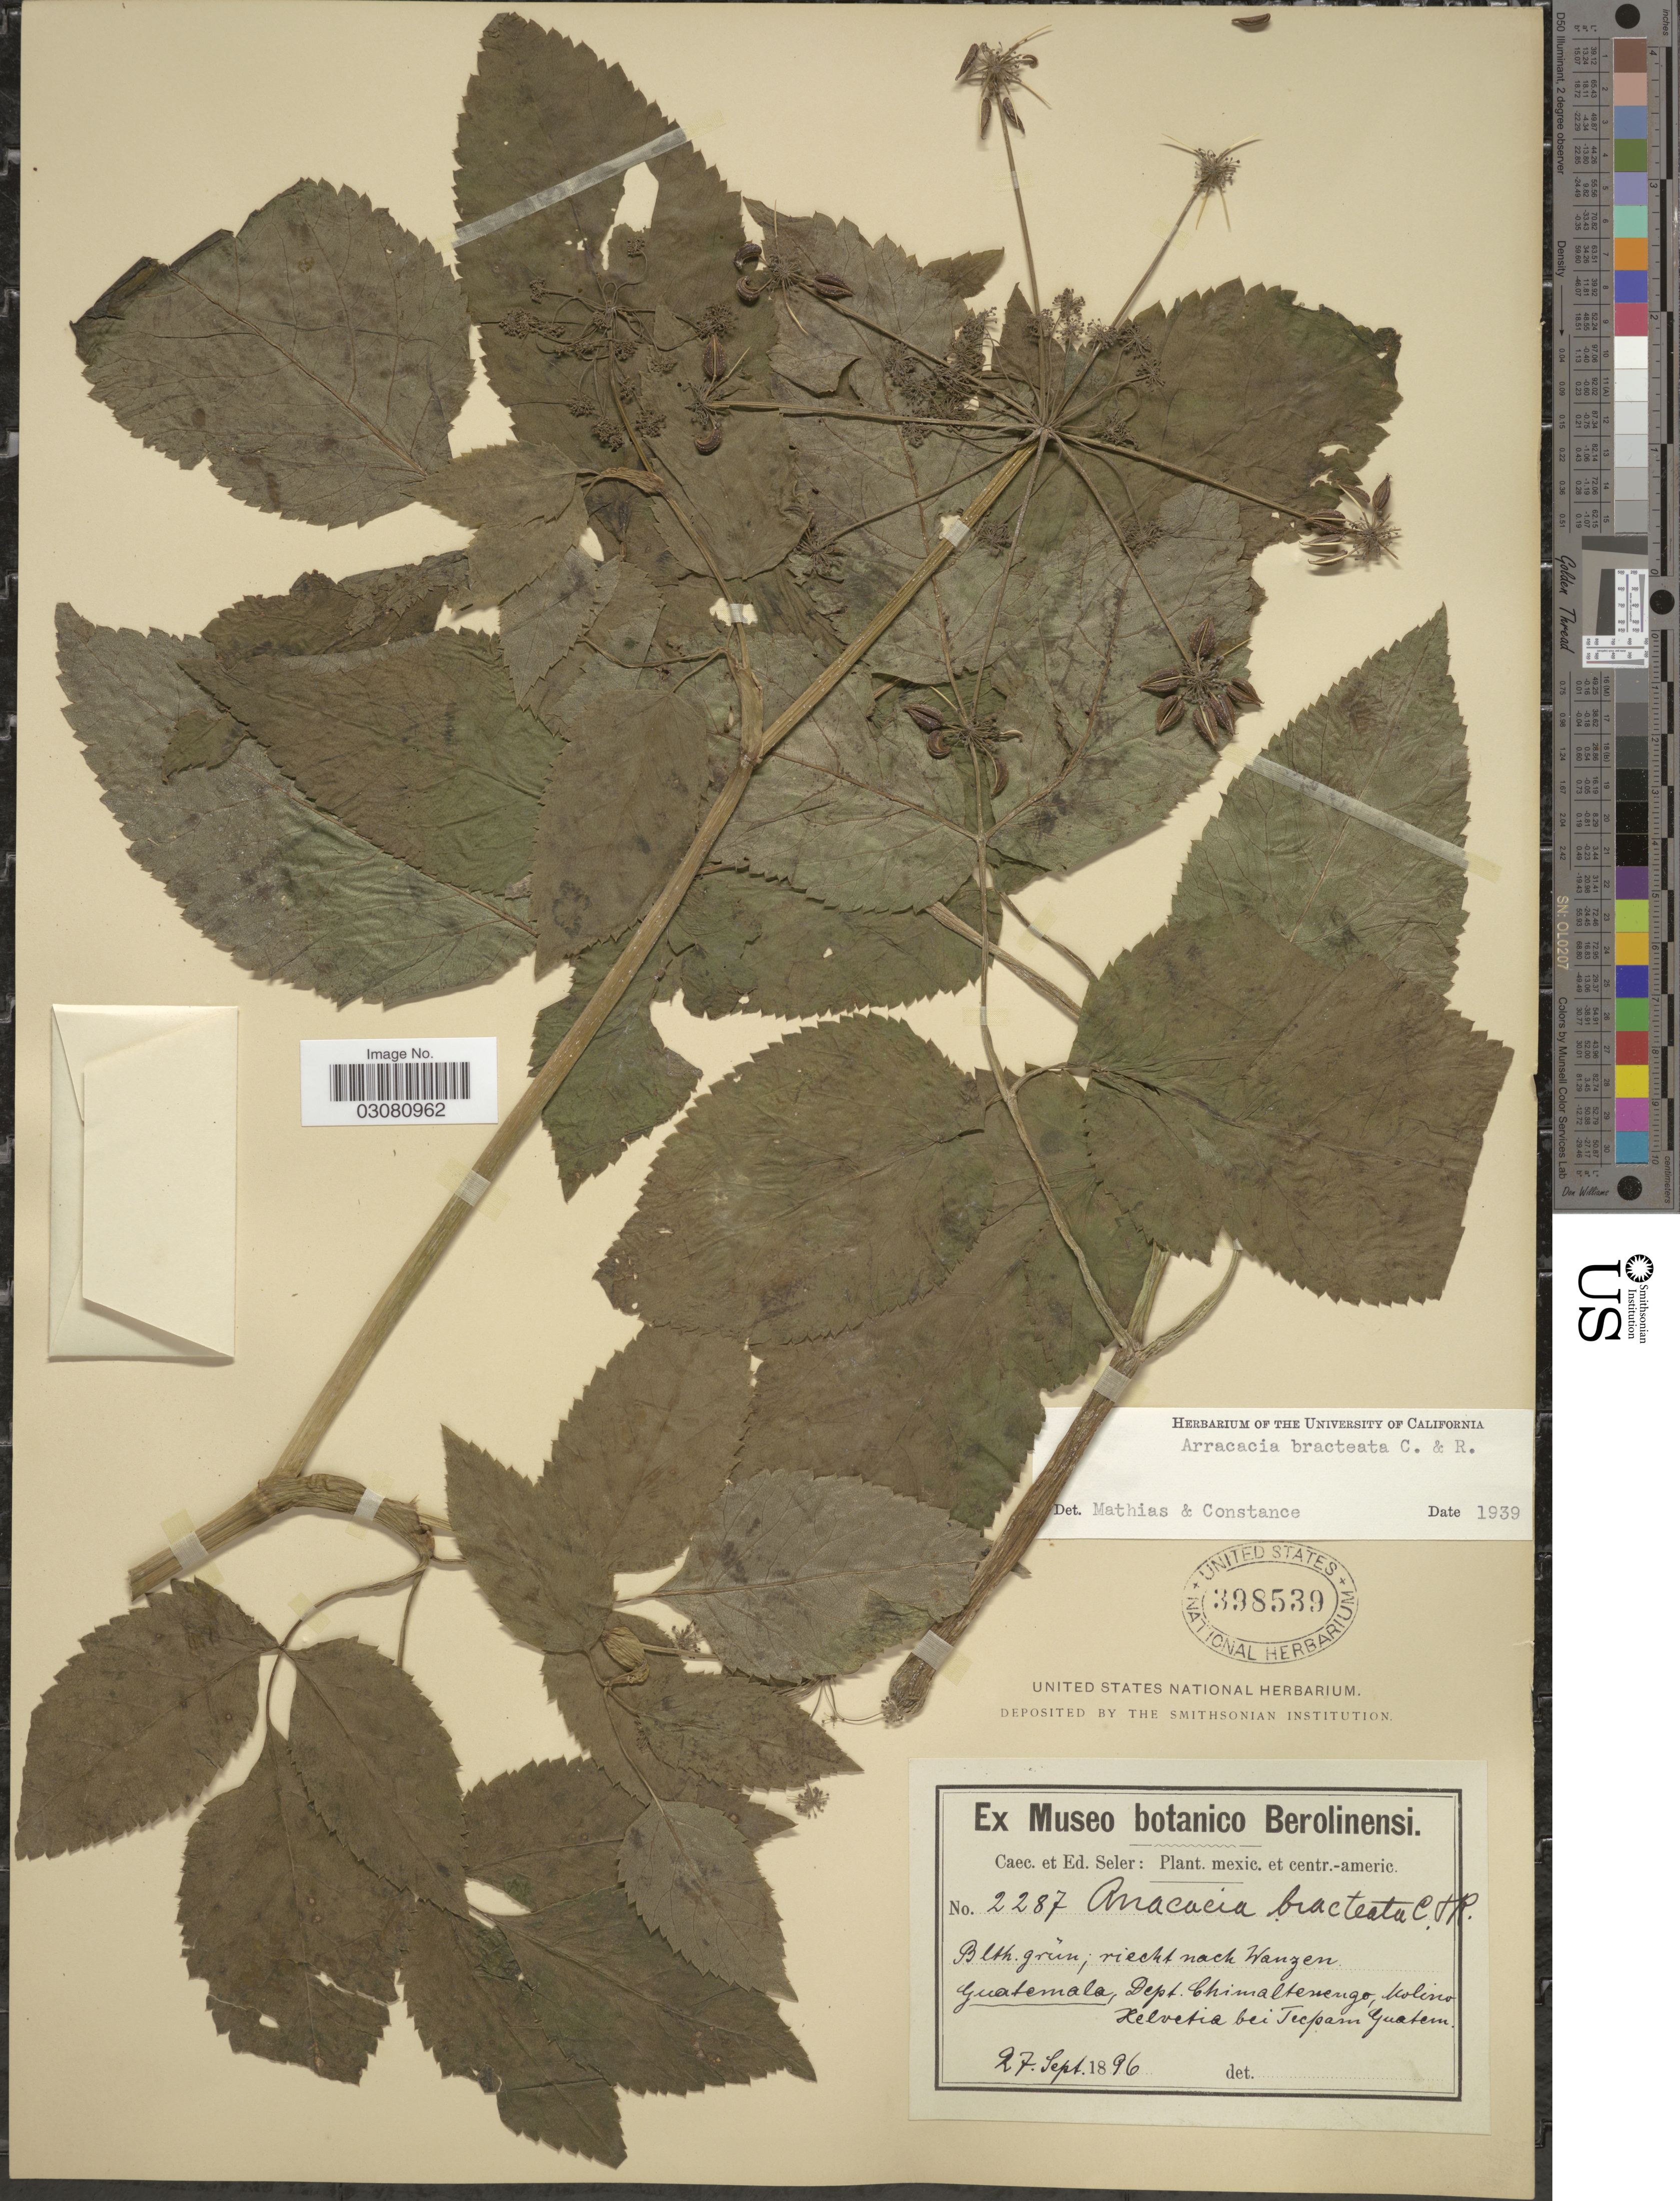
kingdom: Plantae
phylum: Tracheophyta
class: Magnoliopsida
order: Apiales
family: Apiaceae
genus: Arracacia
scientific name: Arracacia bracteata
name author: J.M. Coult. & Rose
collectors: C. Seler & E. G. Seler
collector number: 2287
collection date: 1896-09-27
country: Guatemala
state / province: Chimaltenango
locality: Dept. Chimaltenango, Molino Helvetia bei Tecpam.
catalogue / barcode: US 398539